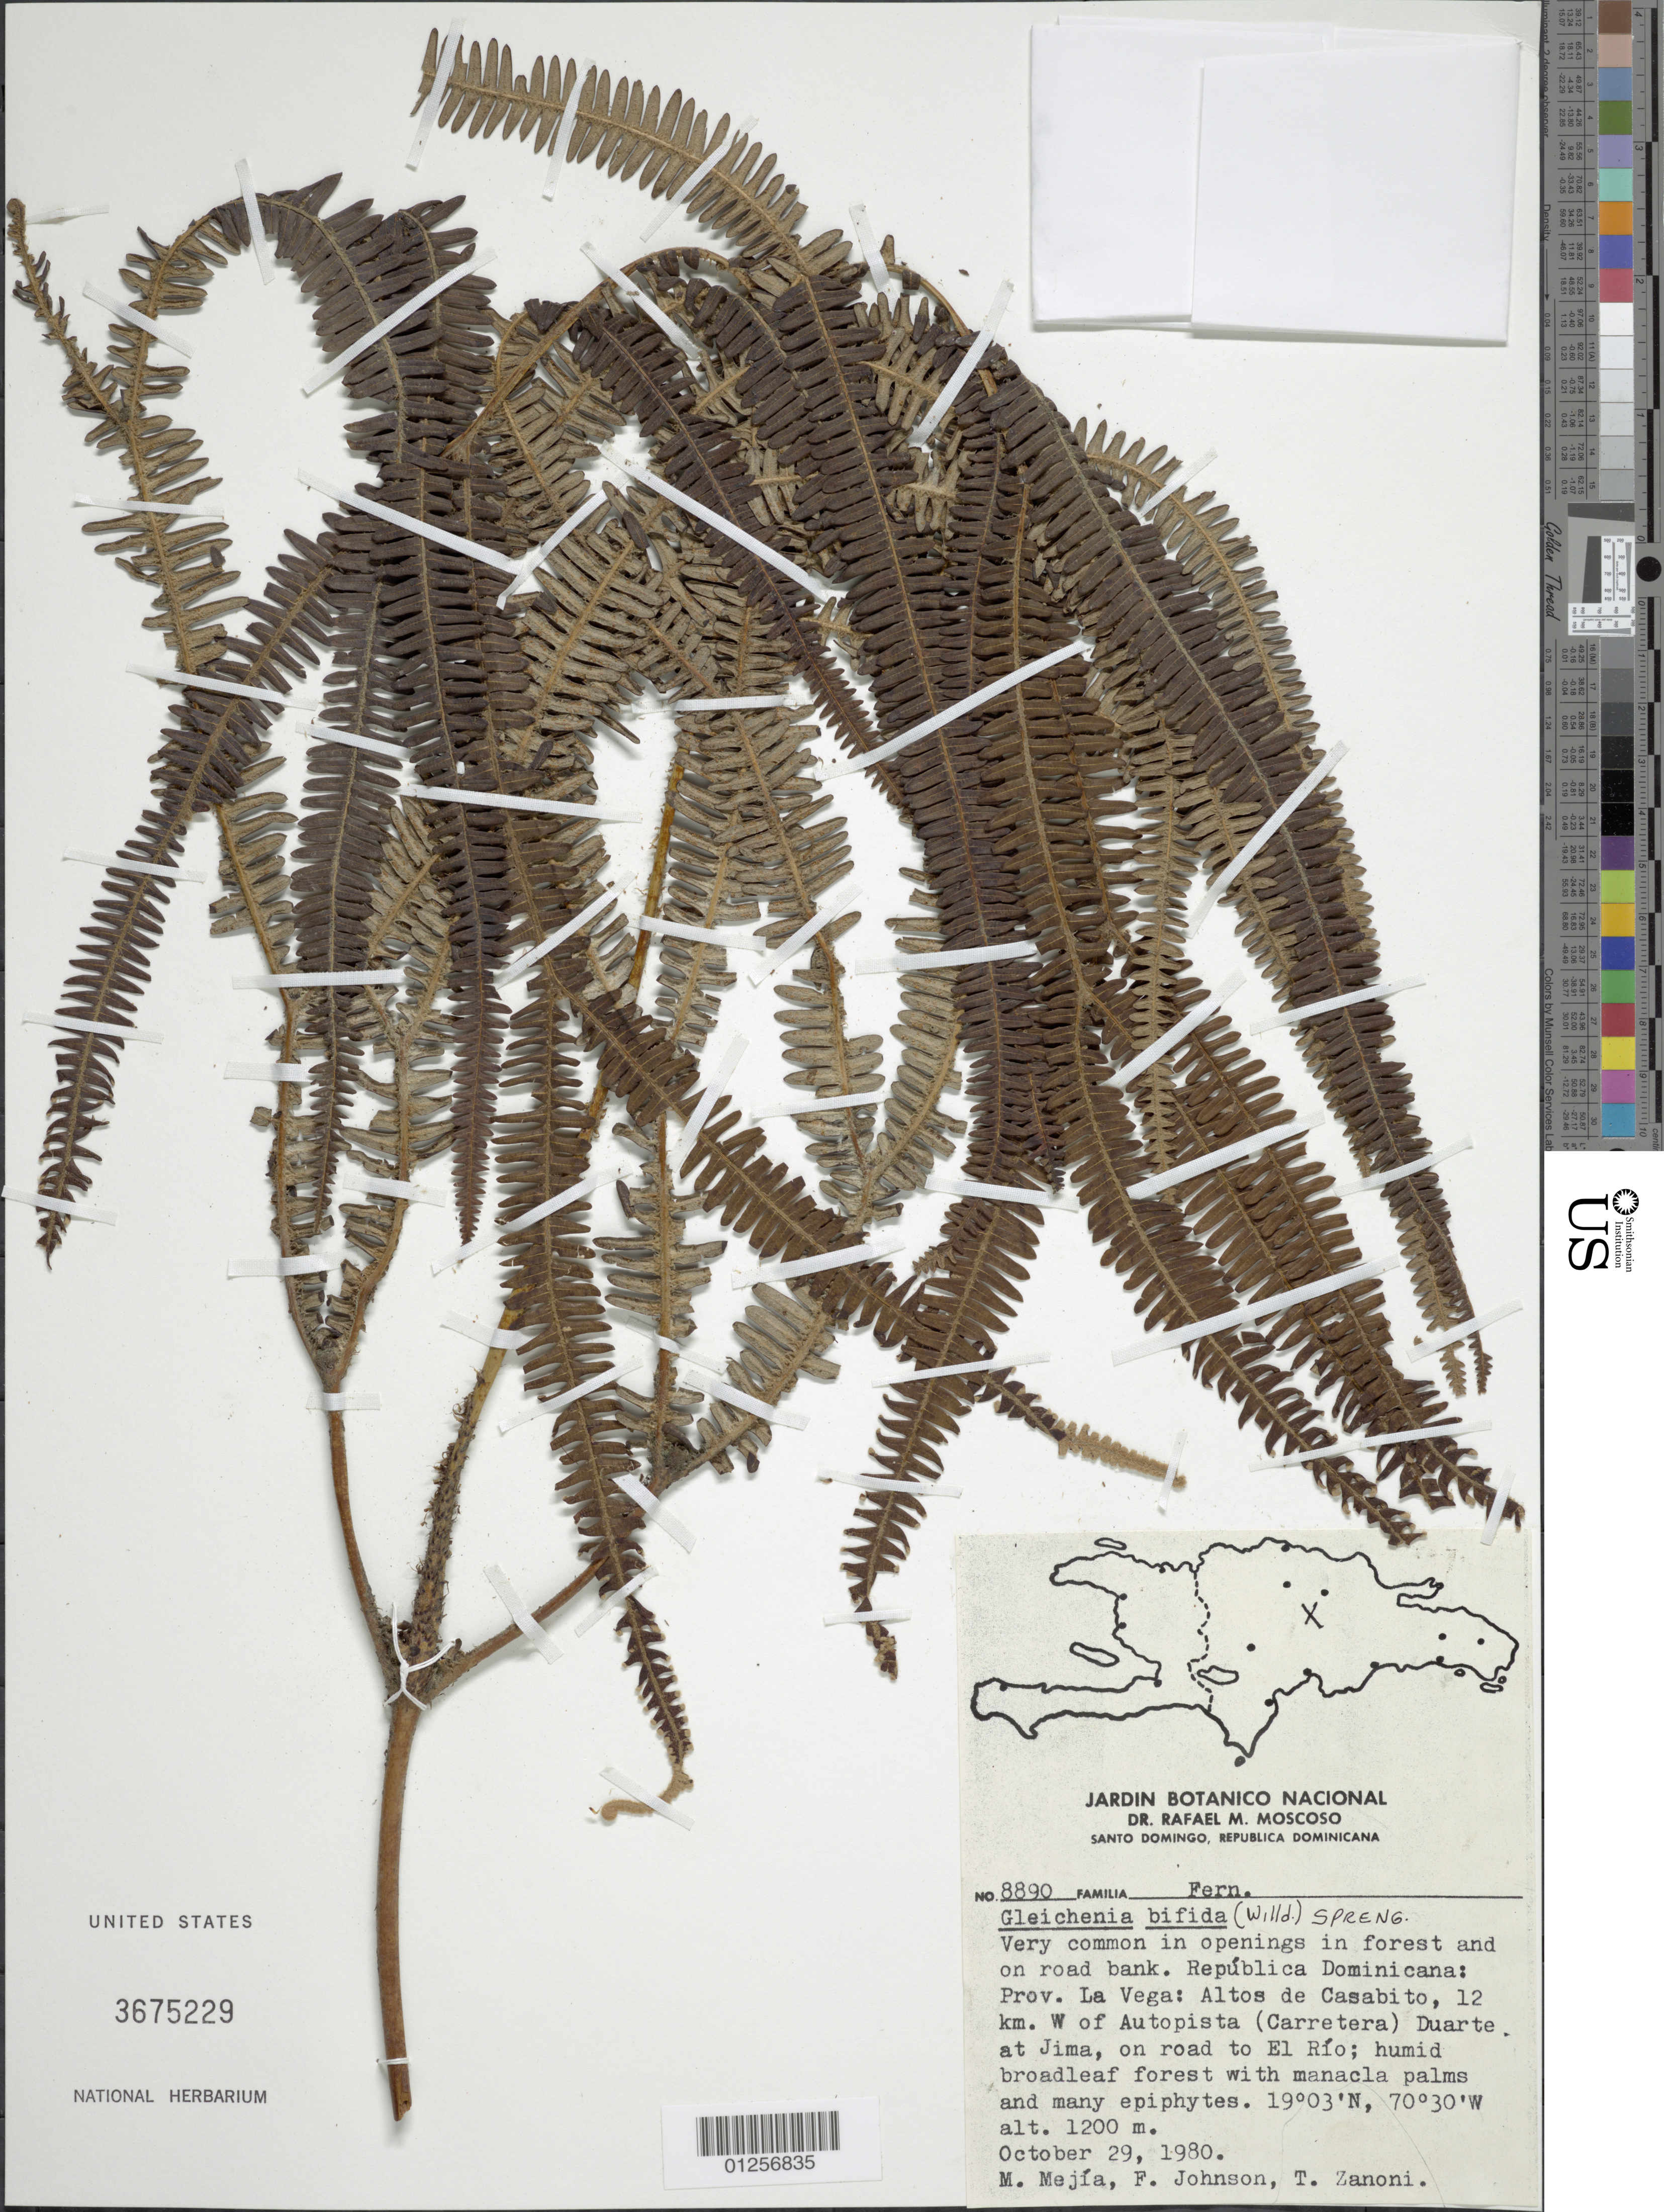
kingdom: Plantae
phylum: Tracheophyta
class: Polypodiopsida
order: Gleicheniales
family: Gleicheniaceae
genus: Sticherus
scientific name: Sticherus bifidus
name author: (Willd.) Ching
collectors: M. Mejia, F. Johnson & T. A. Zanoni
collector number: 8890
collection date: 1980-10-29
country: Dominican Republic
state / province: La Vega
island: Hispaniola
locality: Altos de Casabito, 12 km W of Autopista (Carretera) Duarte at Jima, on road to El Río.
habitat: Very common in openings in forest and on road bank. Humid broadleaf forest with manacla palms and many epiphytes.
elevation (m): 1200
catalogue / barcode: US 3675229